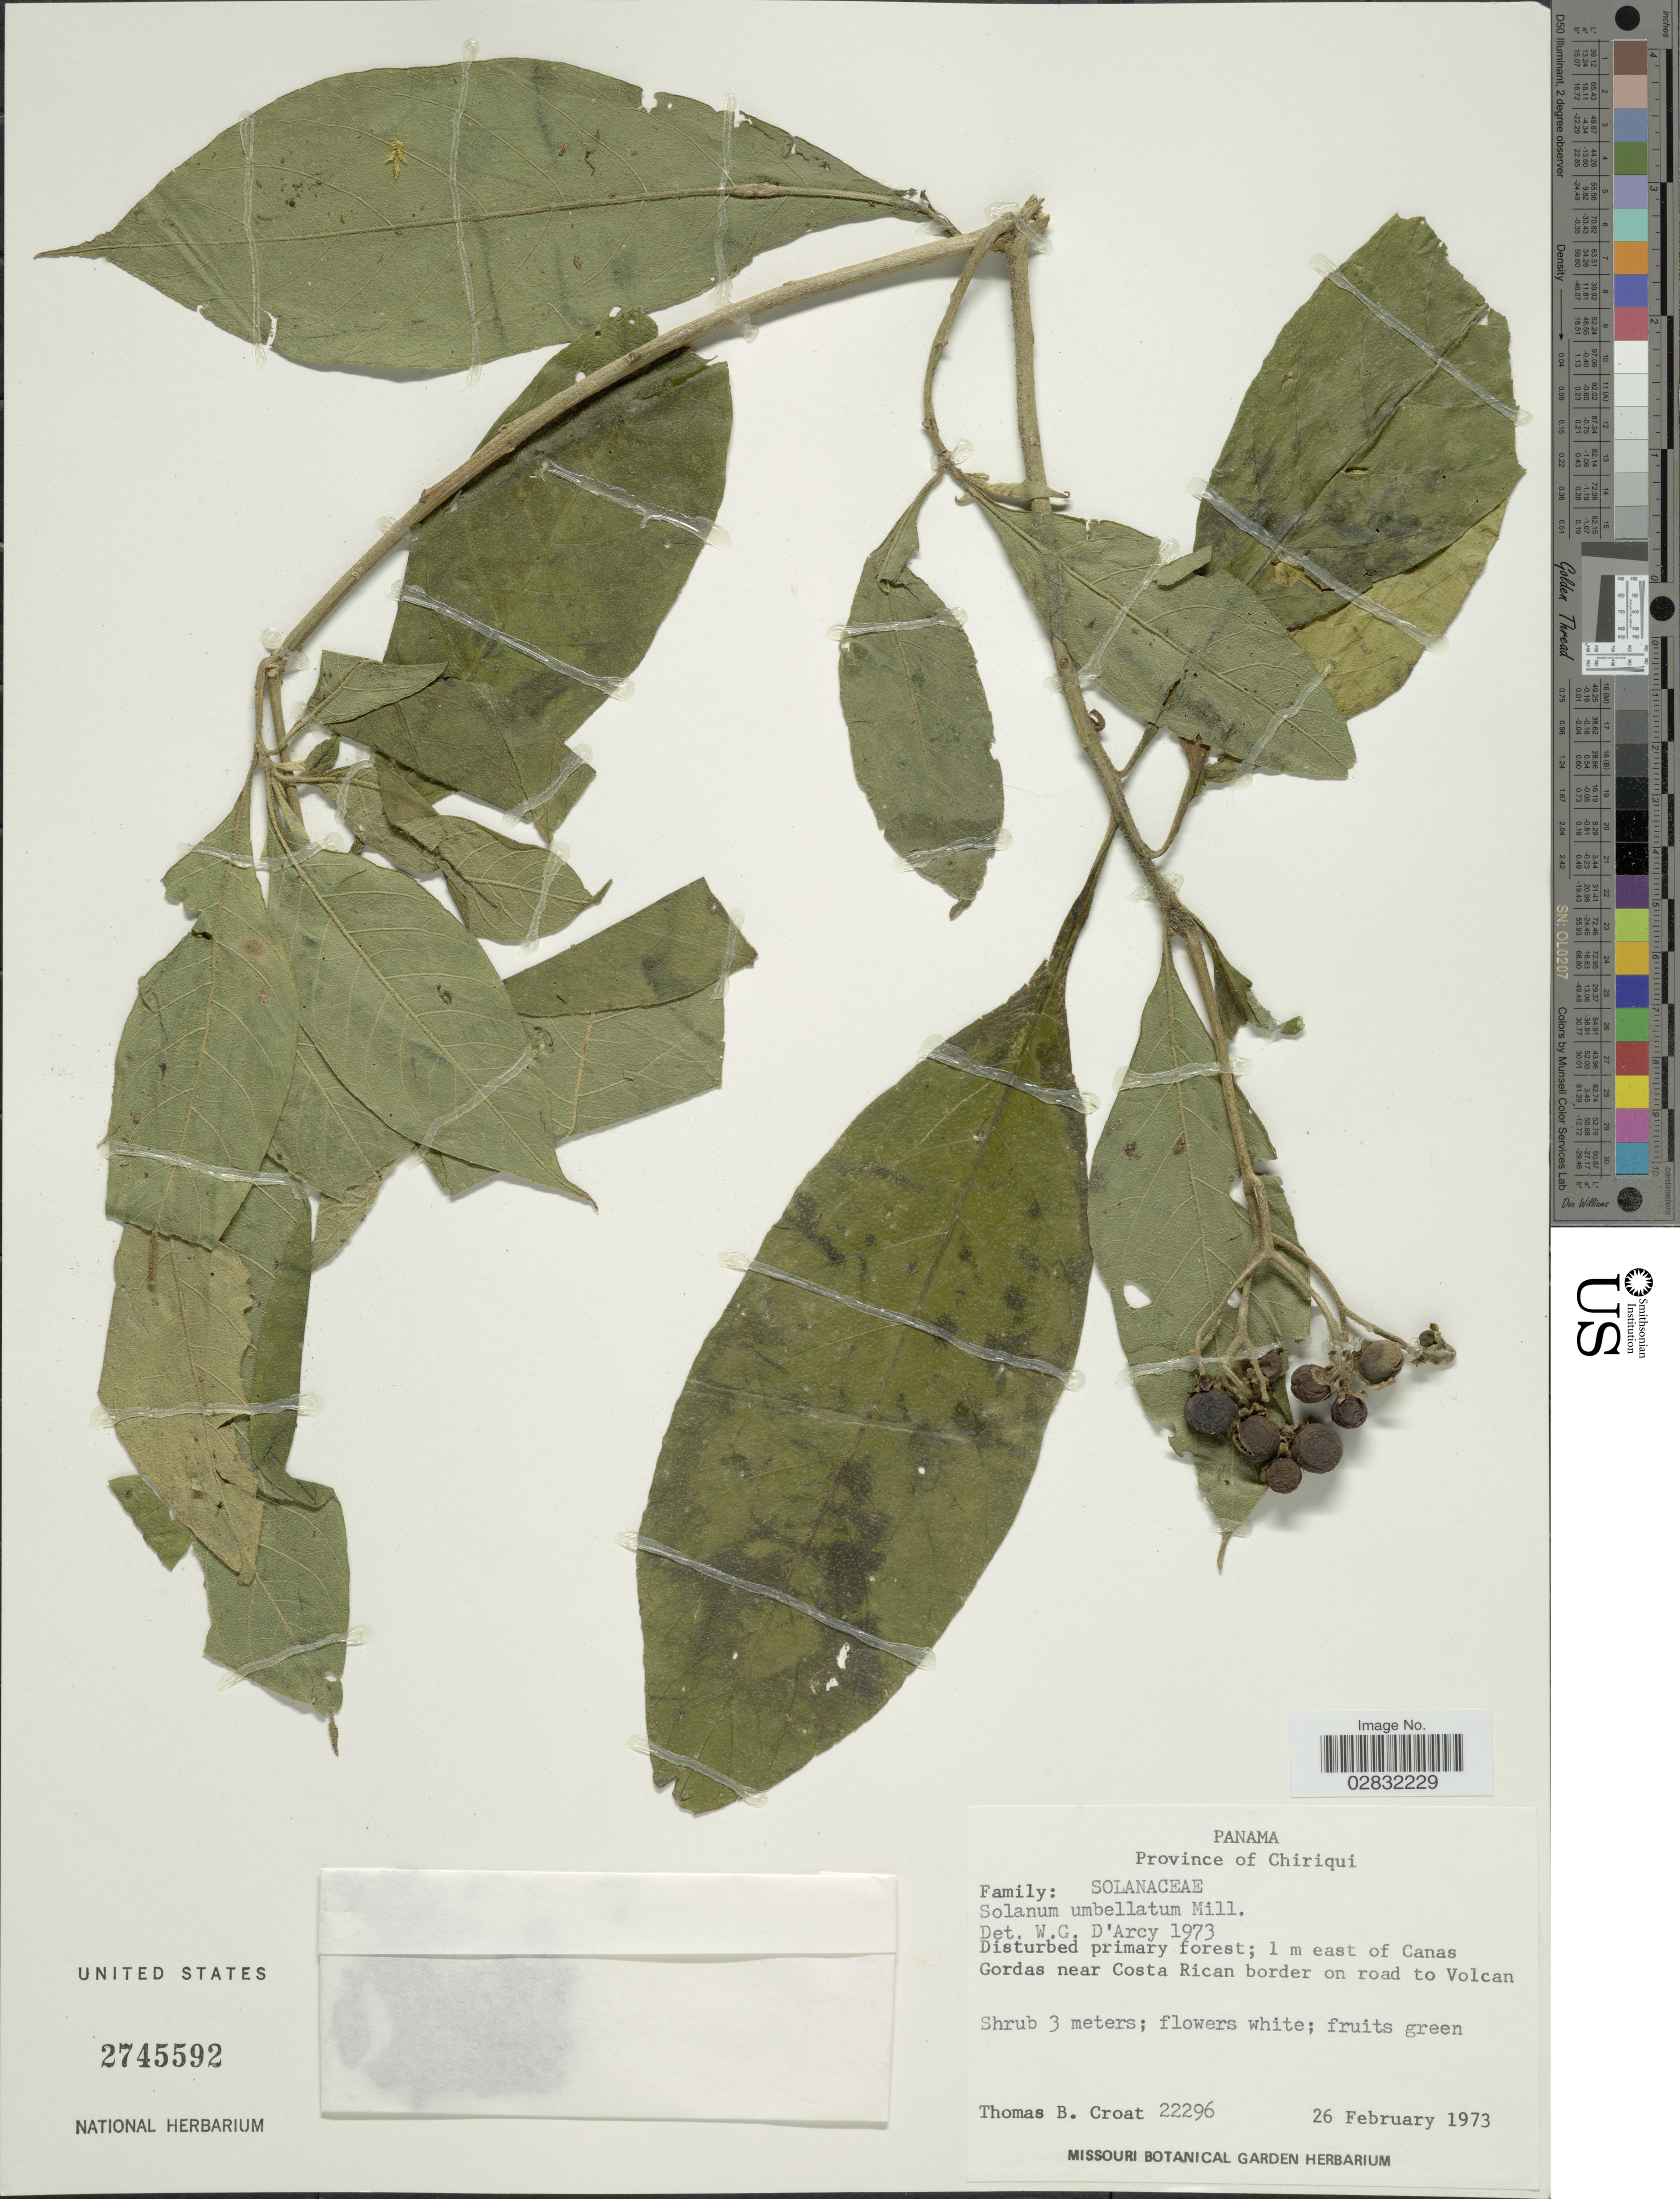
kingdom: Plantae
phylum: Tracheophyta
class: Magnoliopsida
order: Solanales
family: Solanaceae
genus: Solanum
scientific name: Solanum umbellatum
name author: Mill.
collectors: T. B. Croat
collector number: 22296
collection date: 1973-02-26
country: Panama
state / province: Chiriqui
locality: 1 m east of Canas Gordas near Costa Rican border on road to Volcan.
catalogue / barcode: US 2745592